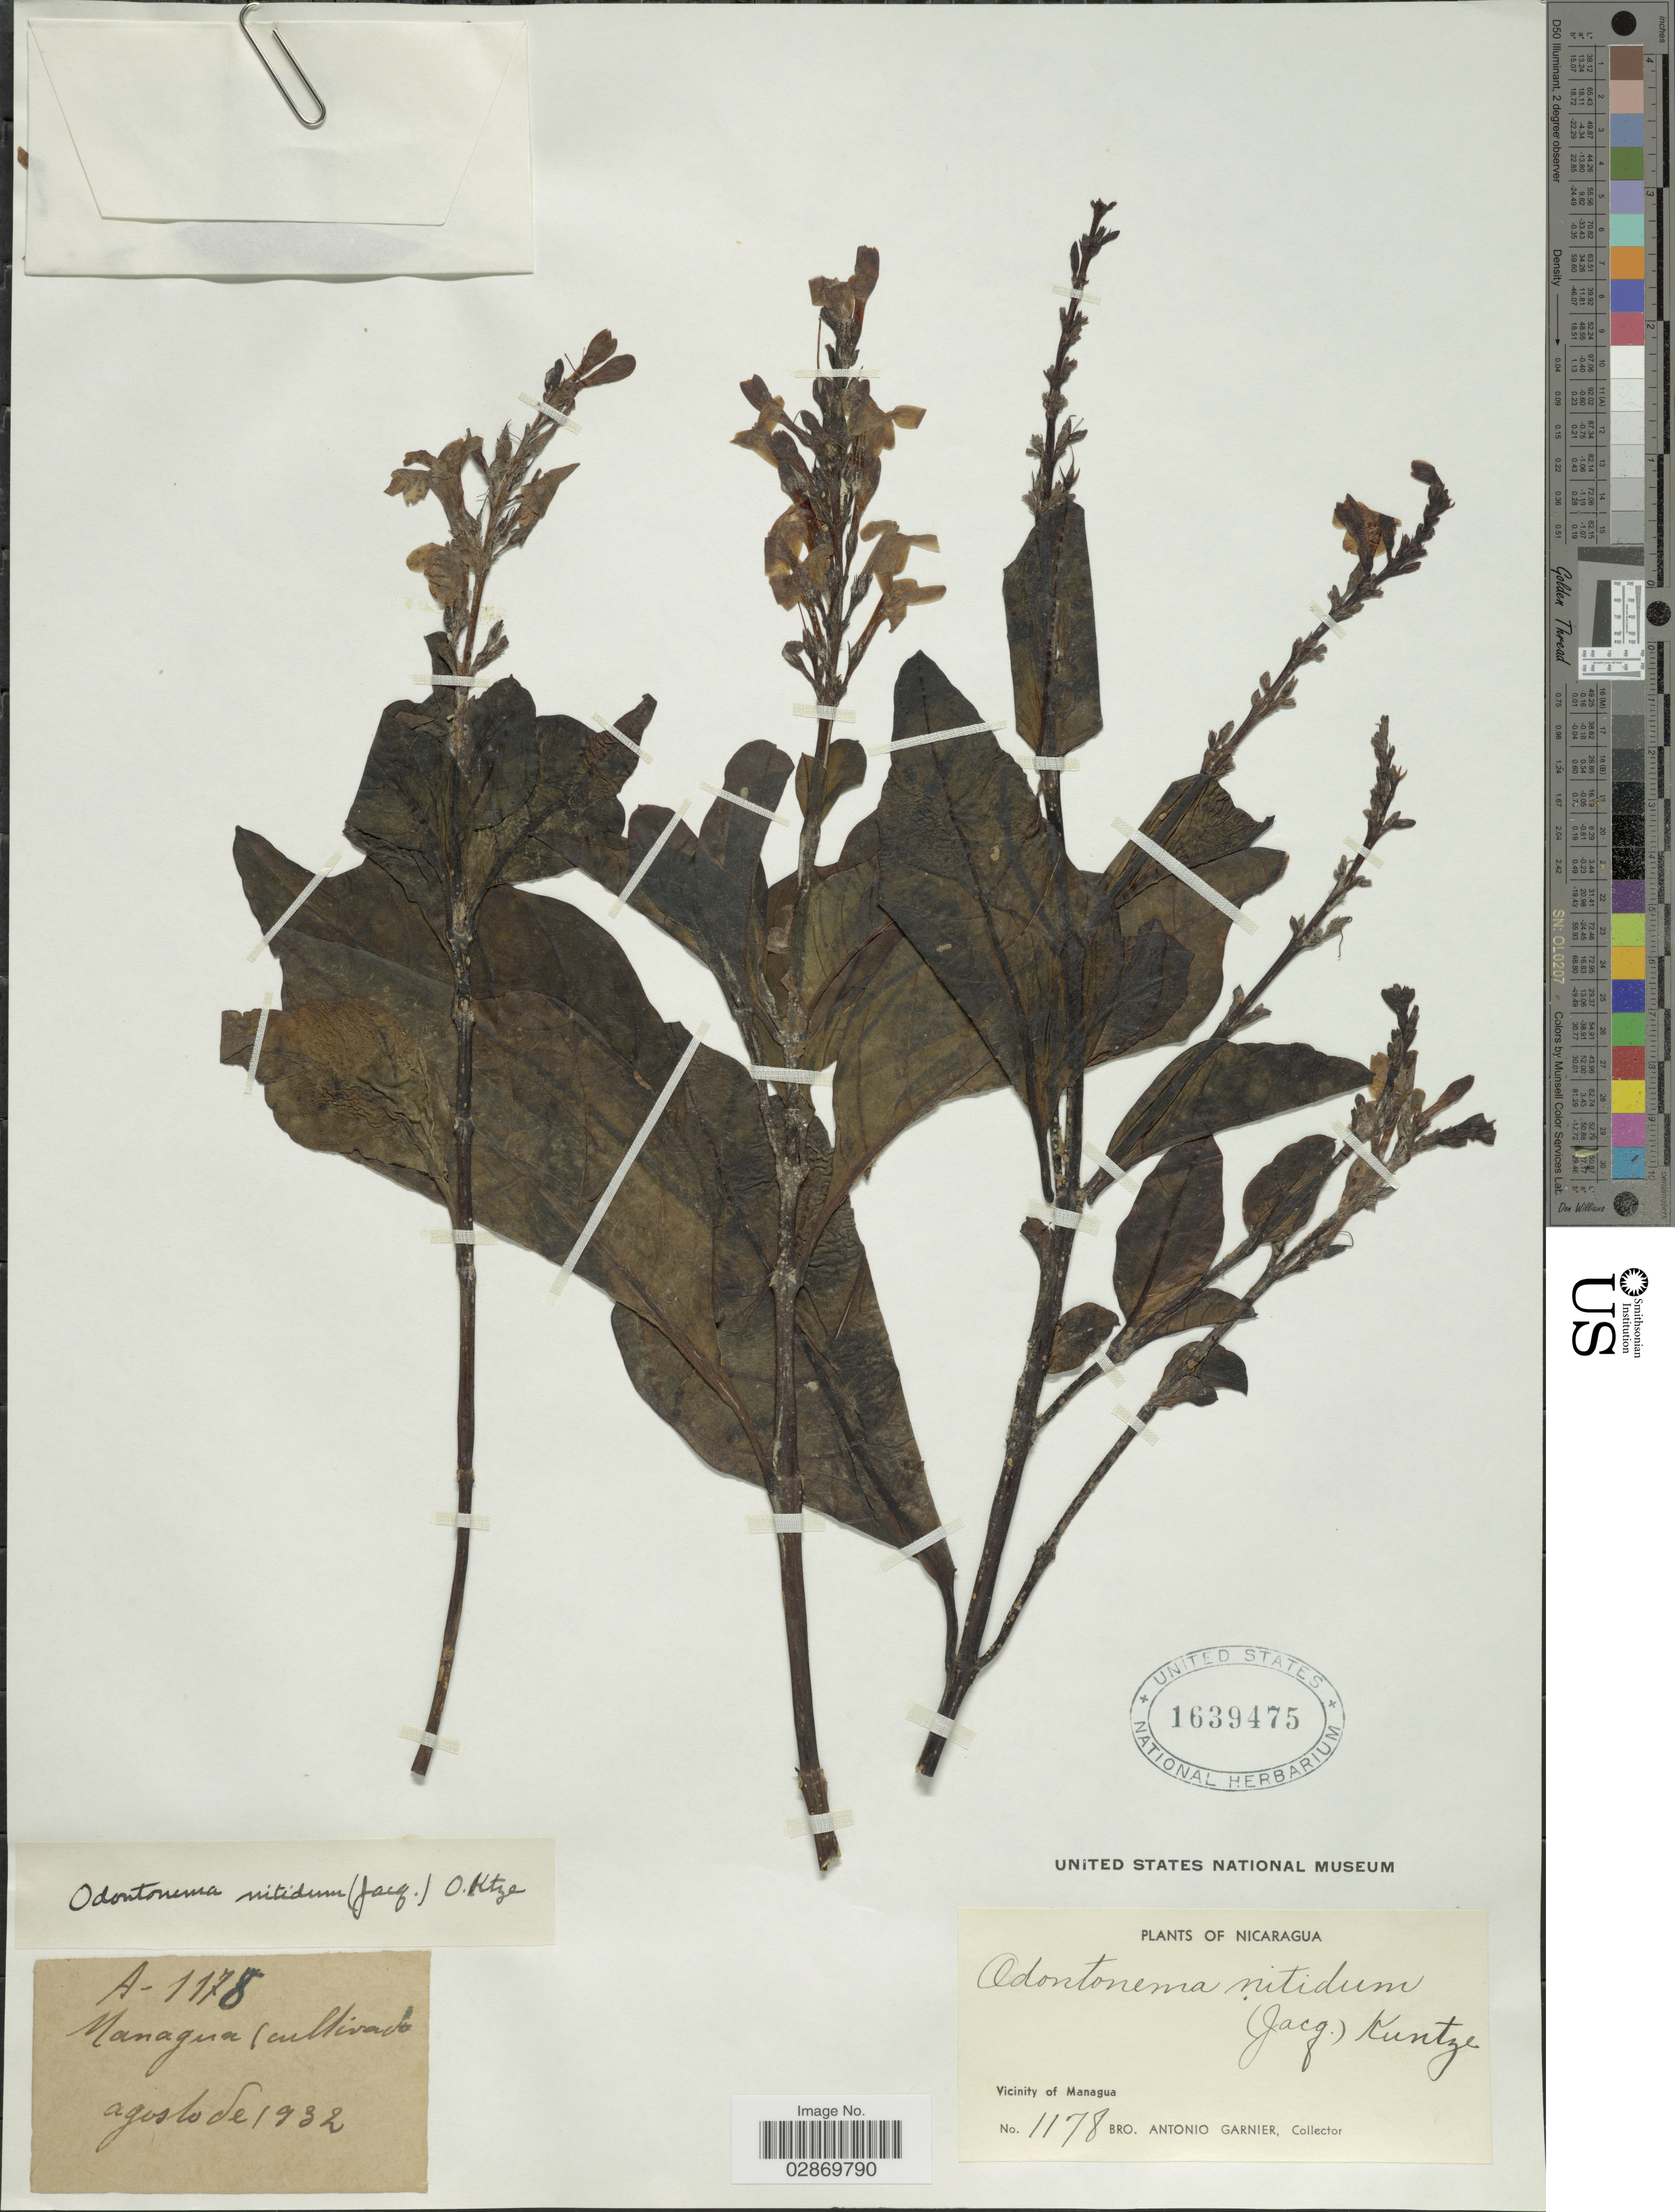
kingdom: Plantae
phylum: Tracheophyta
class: Magnoliopsida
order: Lamiales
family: Acanthaceae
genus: Pseuderanthemum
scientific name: Pseuderanthemum atropurpureum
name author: (W. Bull) L.H. Bailey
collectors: Bro. A. Garnier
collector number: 1178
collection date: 1932-08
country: Nicaragua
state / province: Managua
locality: Vicinity of Managua.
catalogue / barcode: US 1639475